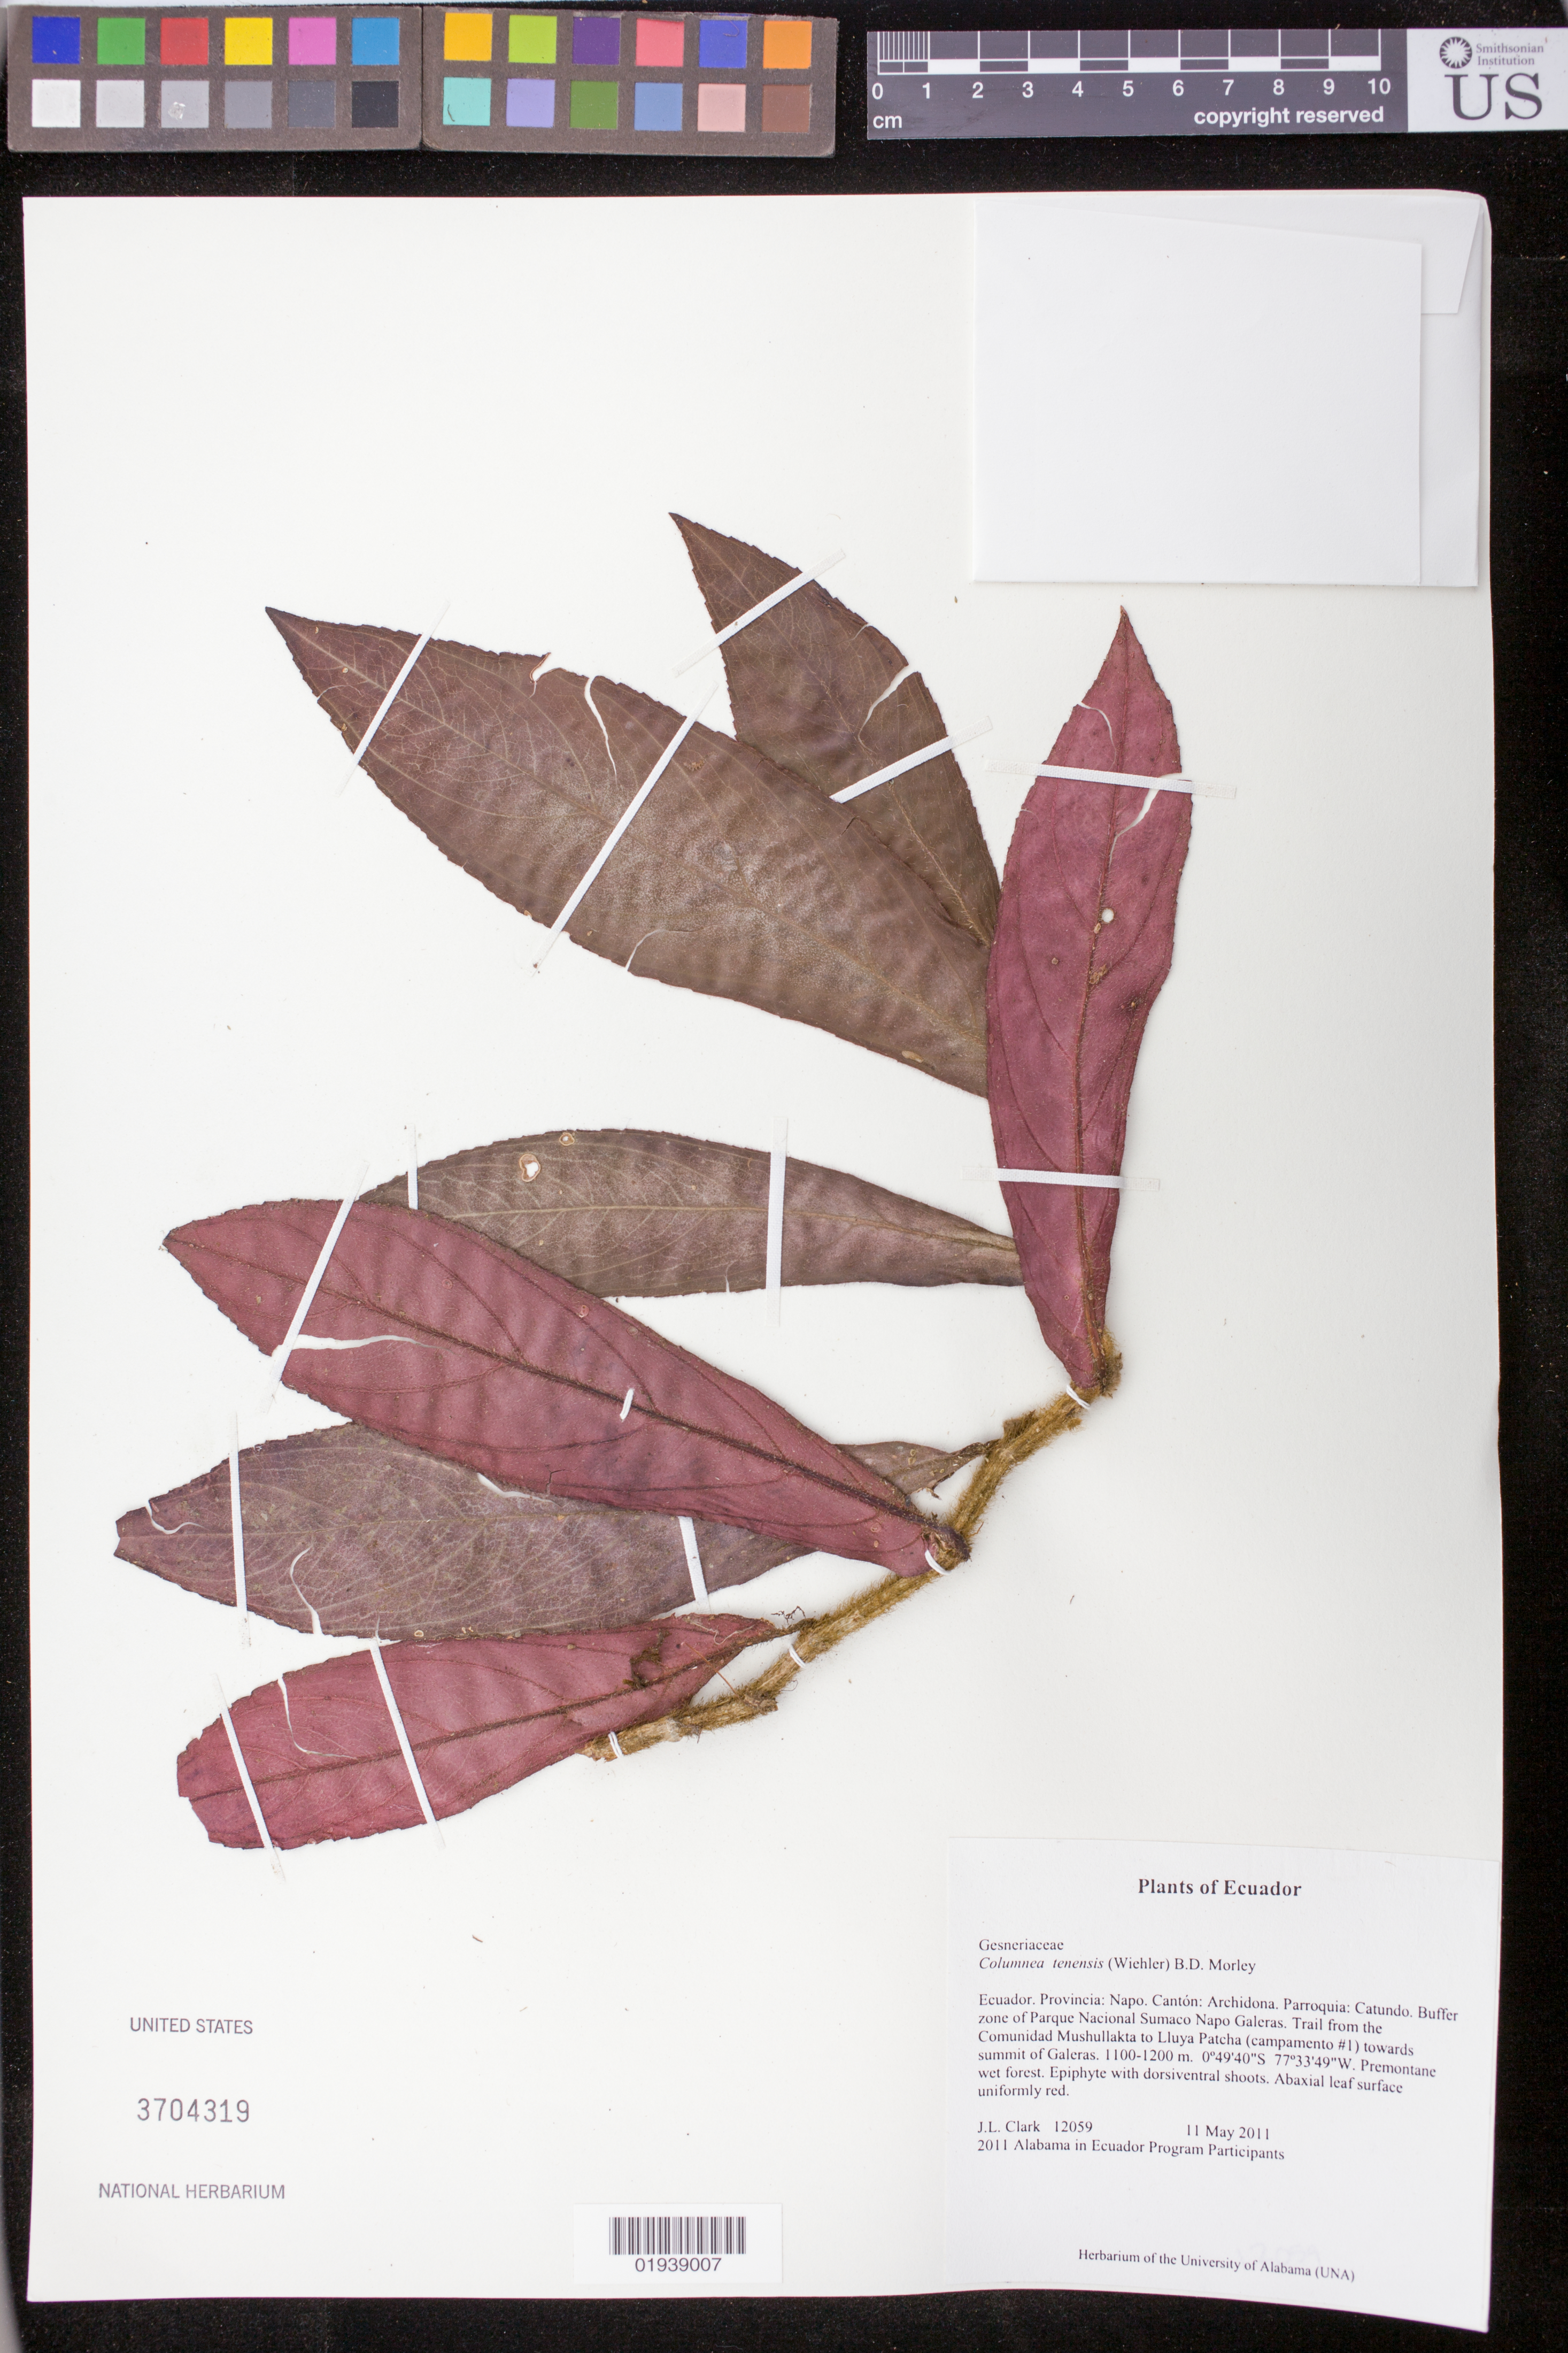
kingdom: Plantae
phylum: Tracheophyta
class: Magnoliopsida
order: Lamiales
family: Gesneriaceae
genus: Columnea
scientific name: Columnea illepida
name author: H.E. Moore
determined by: Clark, J. L.; Skog, Laurence E.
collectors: J. L. Clark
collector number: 12059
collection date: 2011-05-11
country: Ecuador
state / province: Napo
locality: Canton Archidona, Parroquia Catundo, Buffer zone of Parque National Sumaco Napo Galeras. Trail from the Communidad Mushullakta to Lluya Patcha (campamento #1) towards summit of Galeras.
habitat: Premontane wet forest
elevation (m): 1100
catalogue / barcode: US 3704319